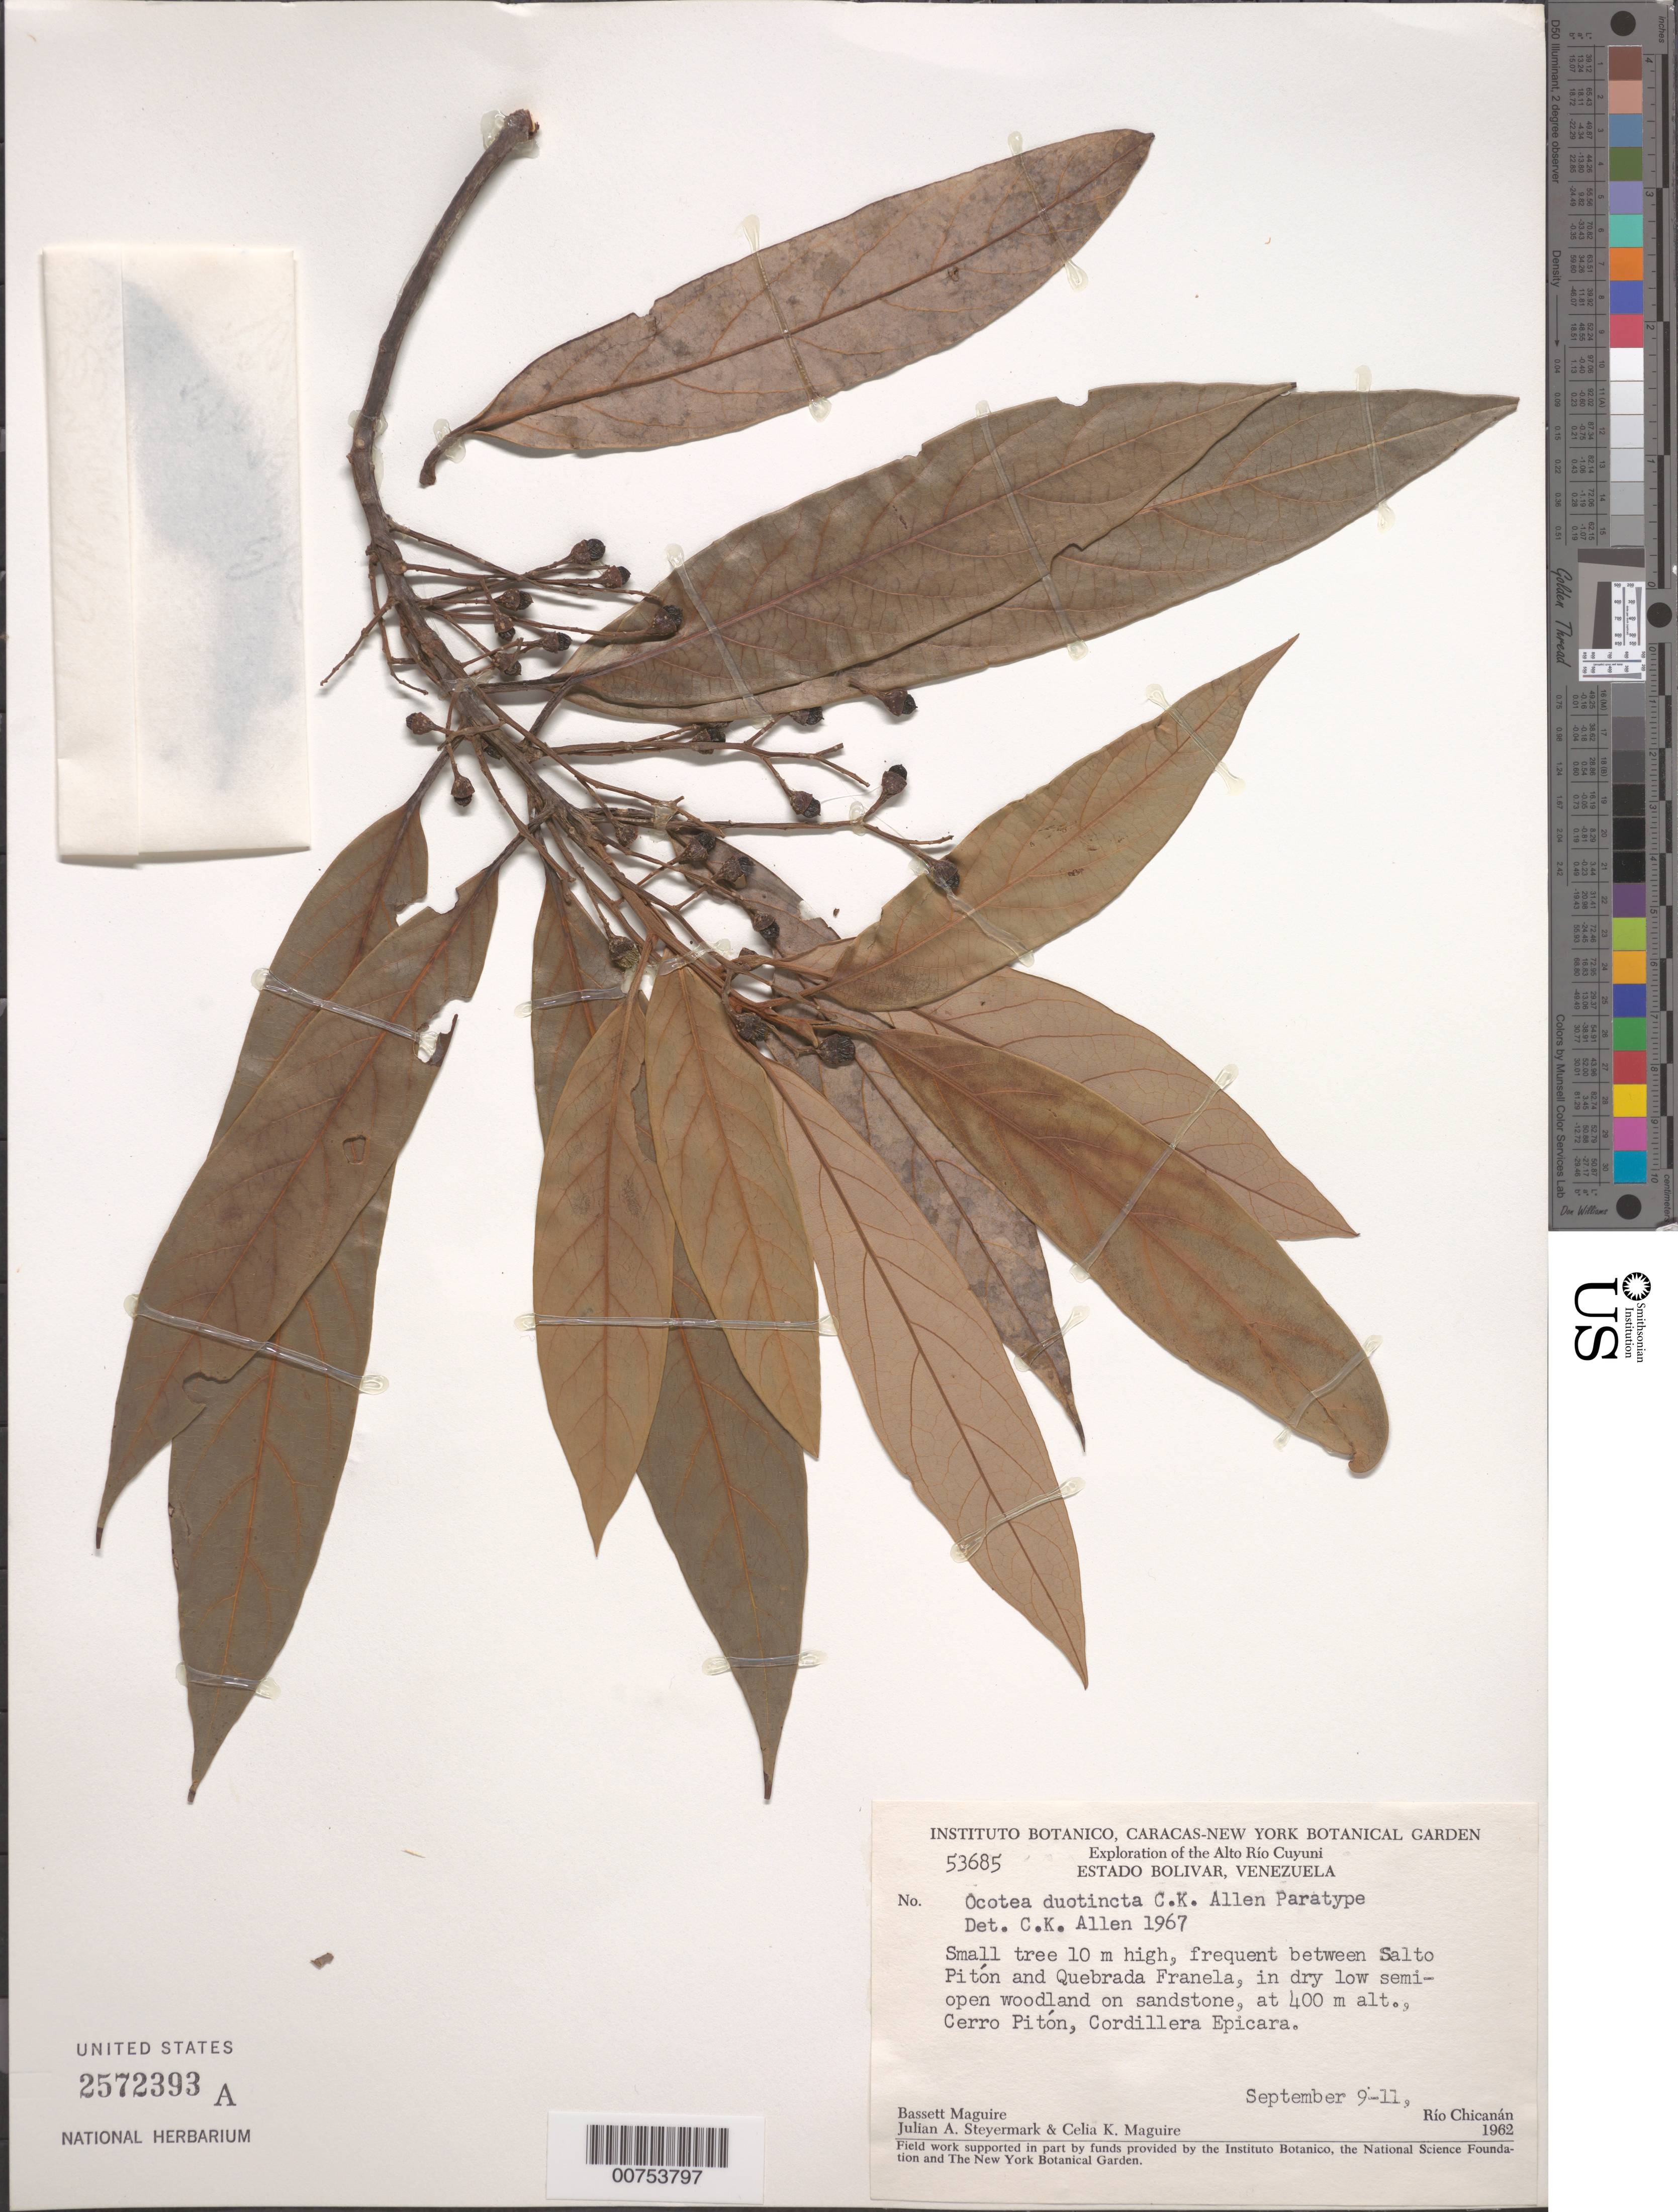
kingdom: Plantae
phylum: Tracheophyta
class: Magnoliopsida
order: Laurales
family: Lauraceae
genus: Ocotea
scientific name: Ocotea duotincta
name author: C.K. Allen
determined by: Swallen, J. R.; Soderstrom, T. R.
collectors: B. Maguire, J. Steyermark & C. K. Maguire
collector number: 53685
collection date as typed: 9-Sep-62 to 11-Sep-62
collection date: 1962-09-09/1962-09-11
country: Venezuela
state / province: Bolívar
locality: Alto Río Cuyuni, Cerro Pitón, Cordillera Epicara, betw. Salto Pitón and Quebrada Franela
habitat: Dry low semiopen woodland on sandstone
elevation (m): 400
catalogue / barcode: US 2572393A